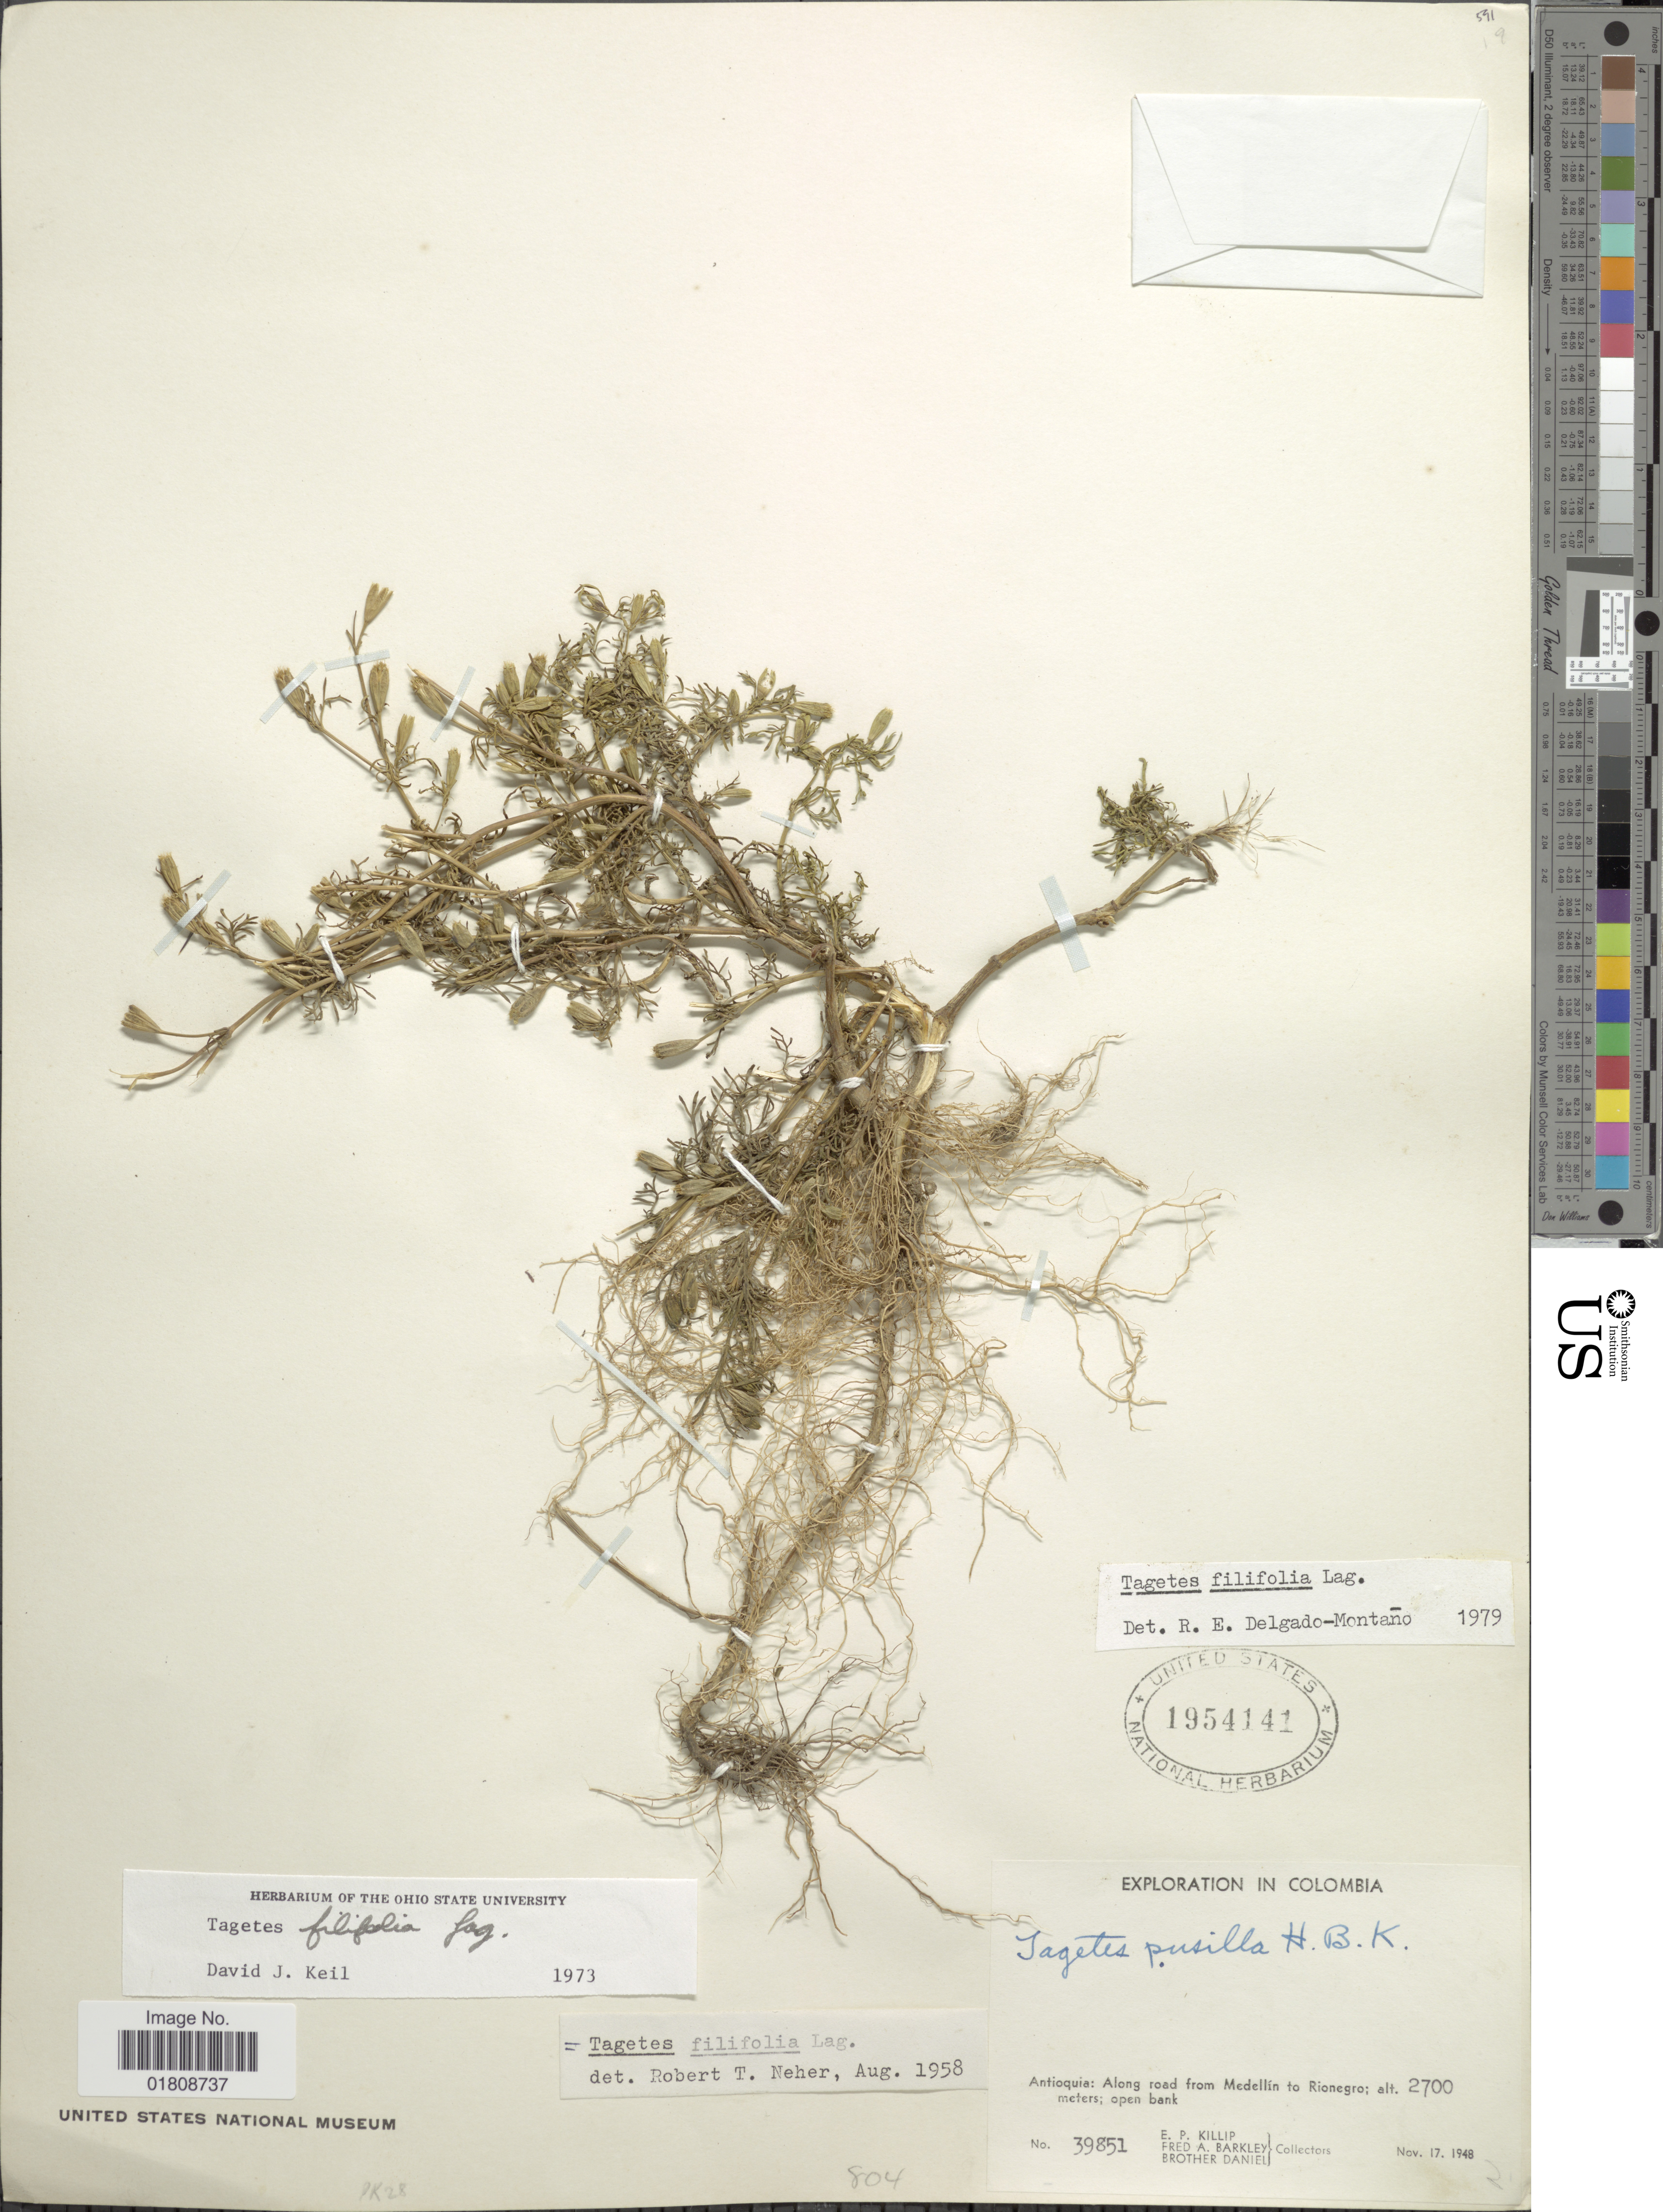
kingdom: Plantae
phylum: Tracheophyta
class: Magnoliopsida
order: Asterales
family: Asteraceae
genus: Tagetes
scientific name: Tagetes filifolia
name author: Lag.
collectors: E. P. Killip, F. A. Barkley & Bro. Daniel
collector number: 39851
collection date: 1948-11-17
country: Colombia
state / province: Antioquia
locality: Along road from Medellin to Rionegro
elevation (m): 2700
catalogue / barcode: US 1954141